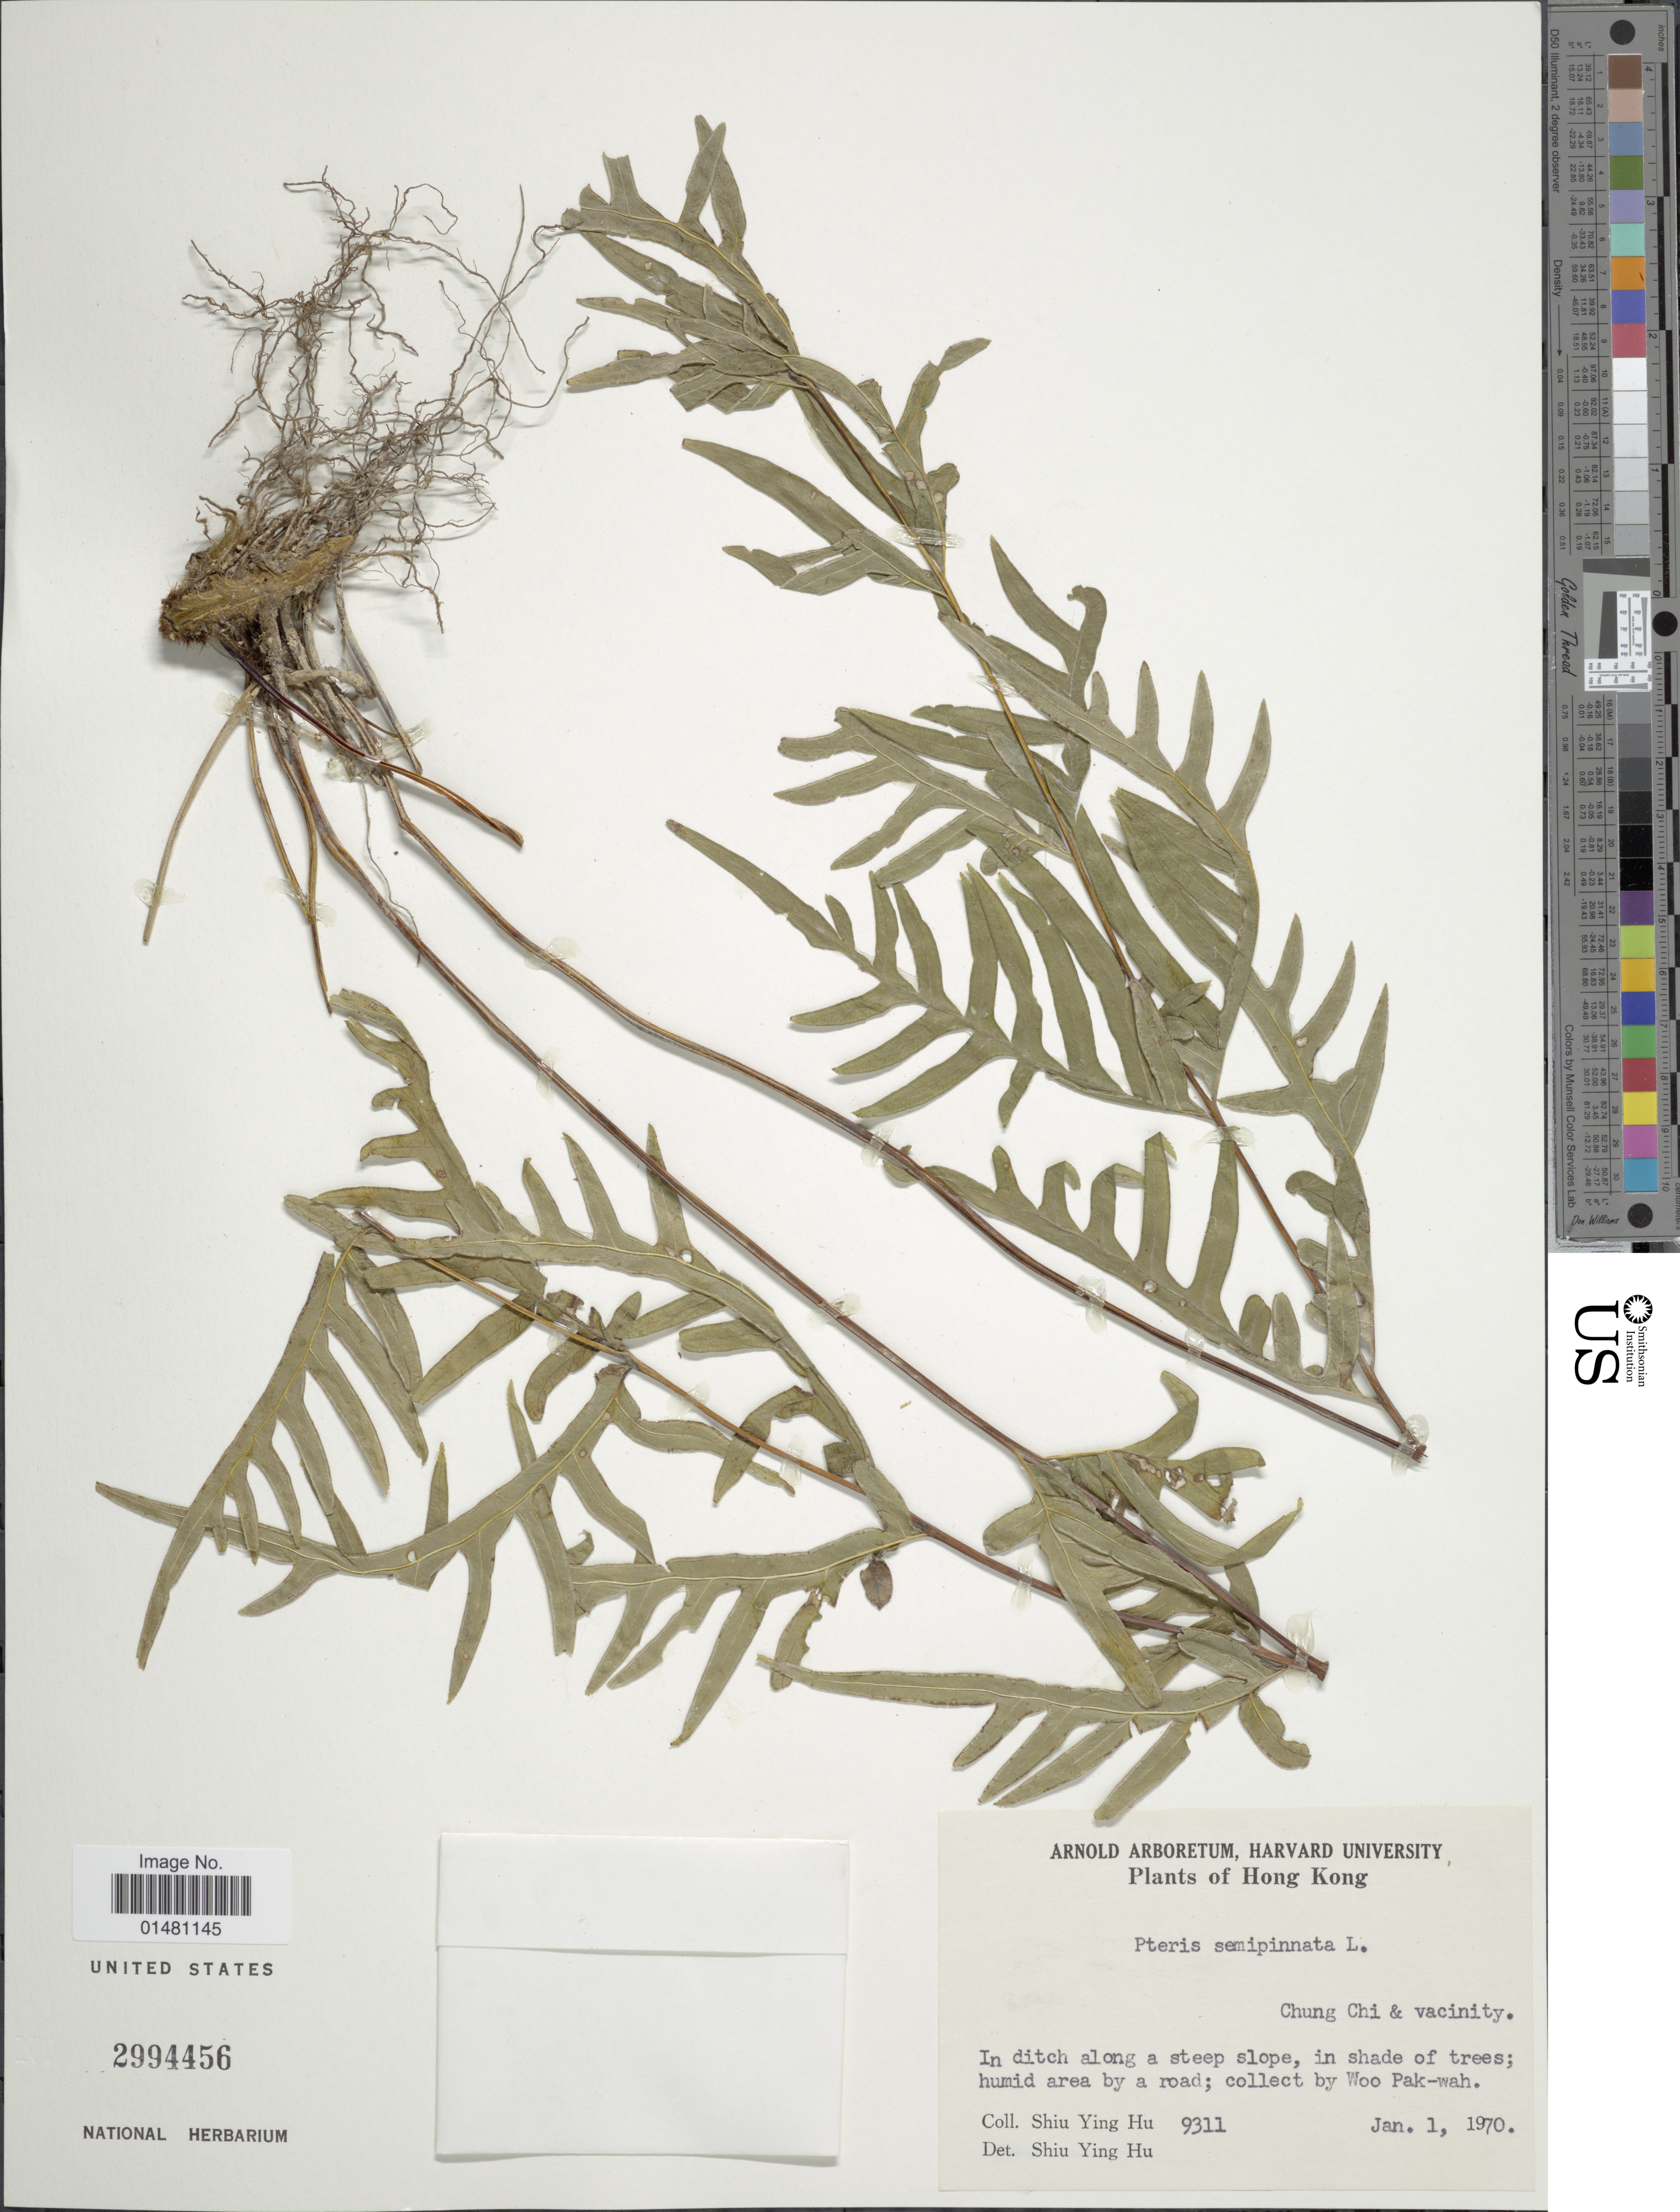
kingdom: Plantae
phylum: Tracheophyta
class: Polypodiopsida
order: Polypodiales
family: Pteridaceae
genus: Pteris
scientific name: Pteris semipinnata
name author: L.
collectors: S. Y. Hu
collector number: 9311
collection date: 1970-01-01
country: China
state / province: Hong Kong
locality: Chung Chi & vacinity, In ditch along steep slope, in shade of trees; humid area by a road; collect by Woo Pak-wah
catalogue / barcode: US 2994456